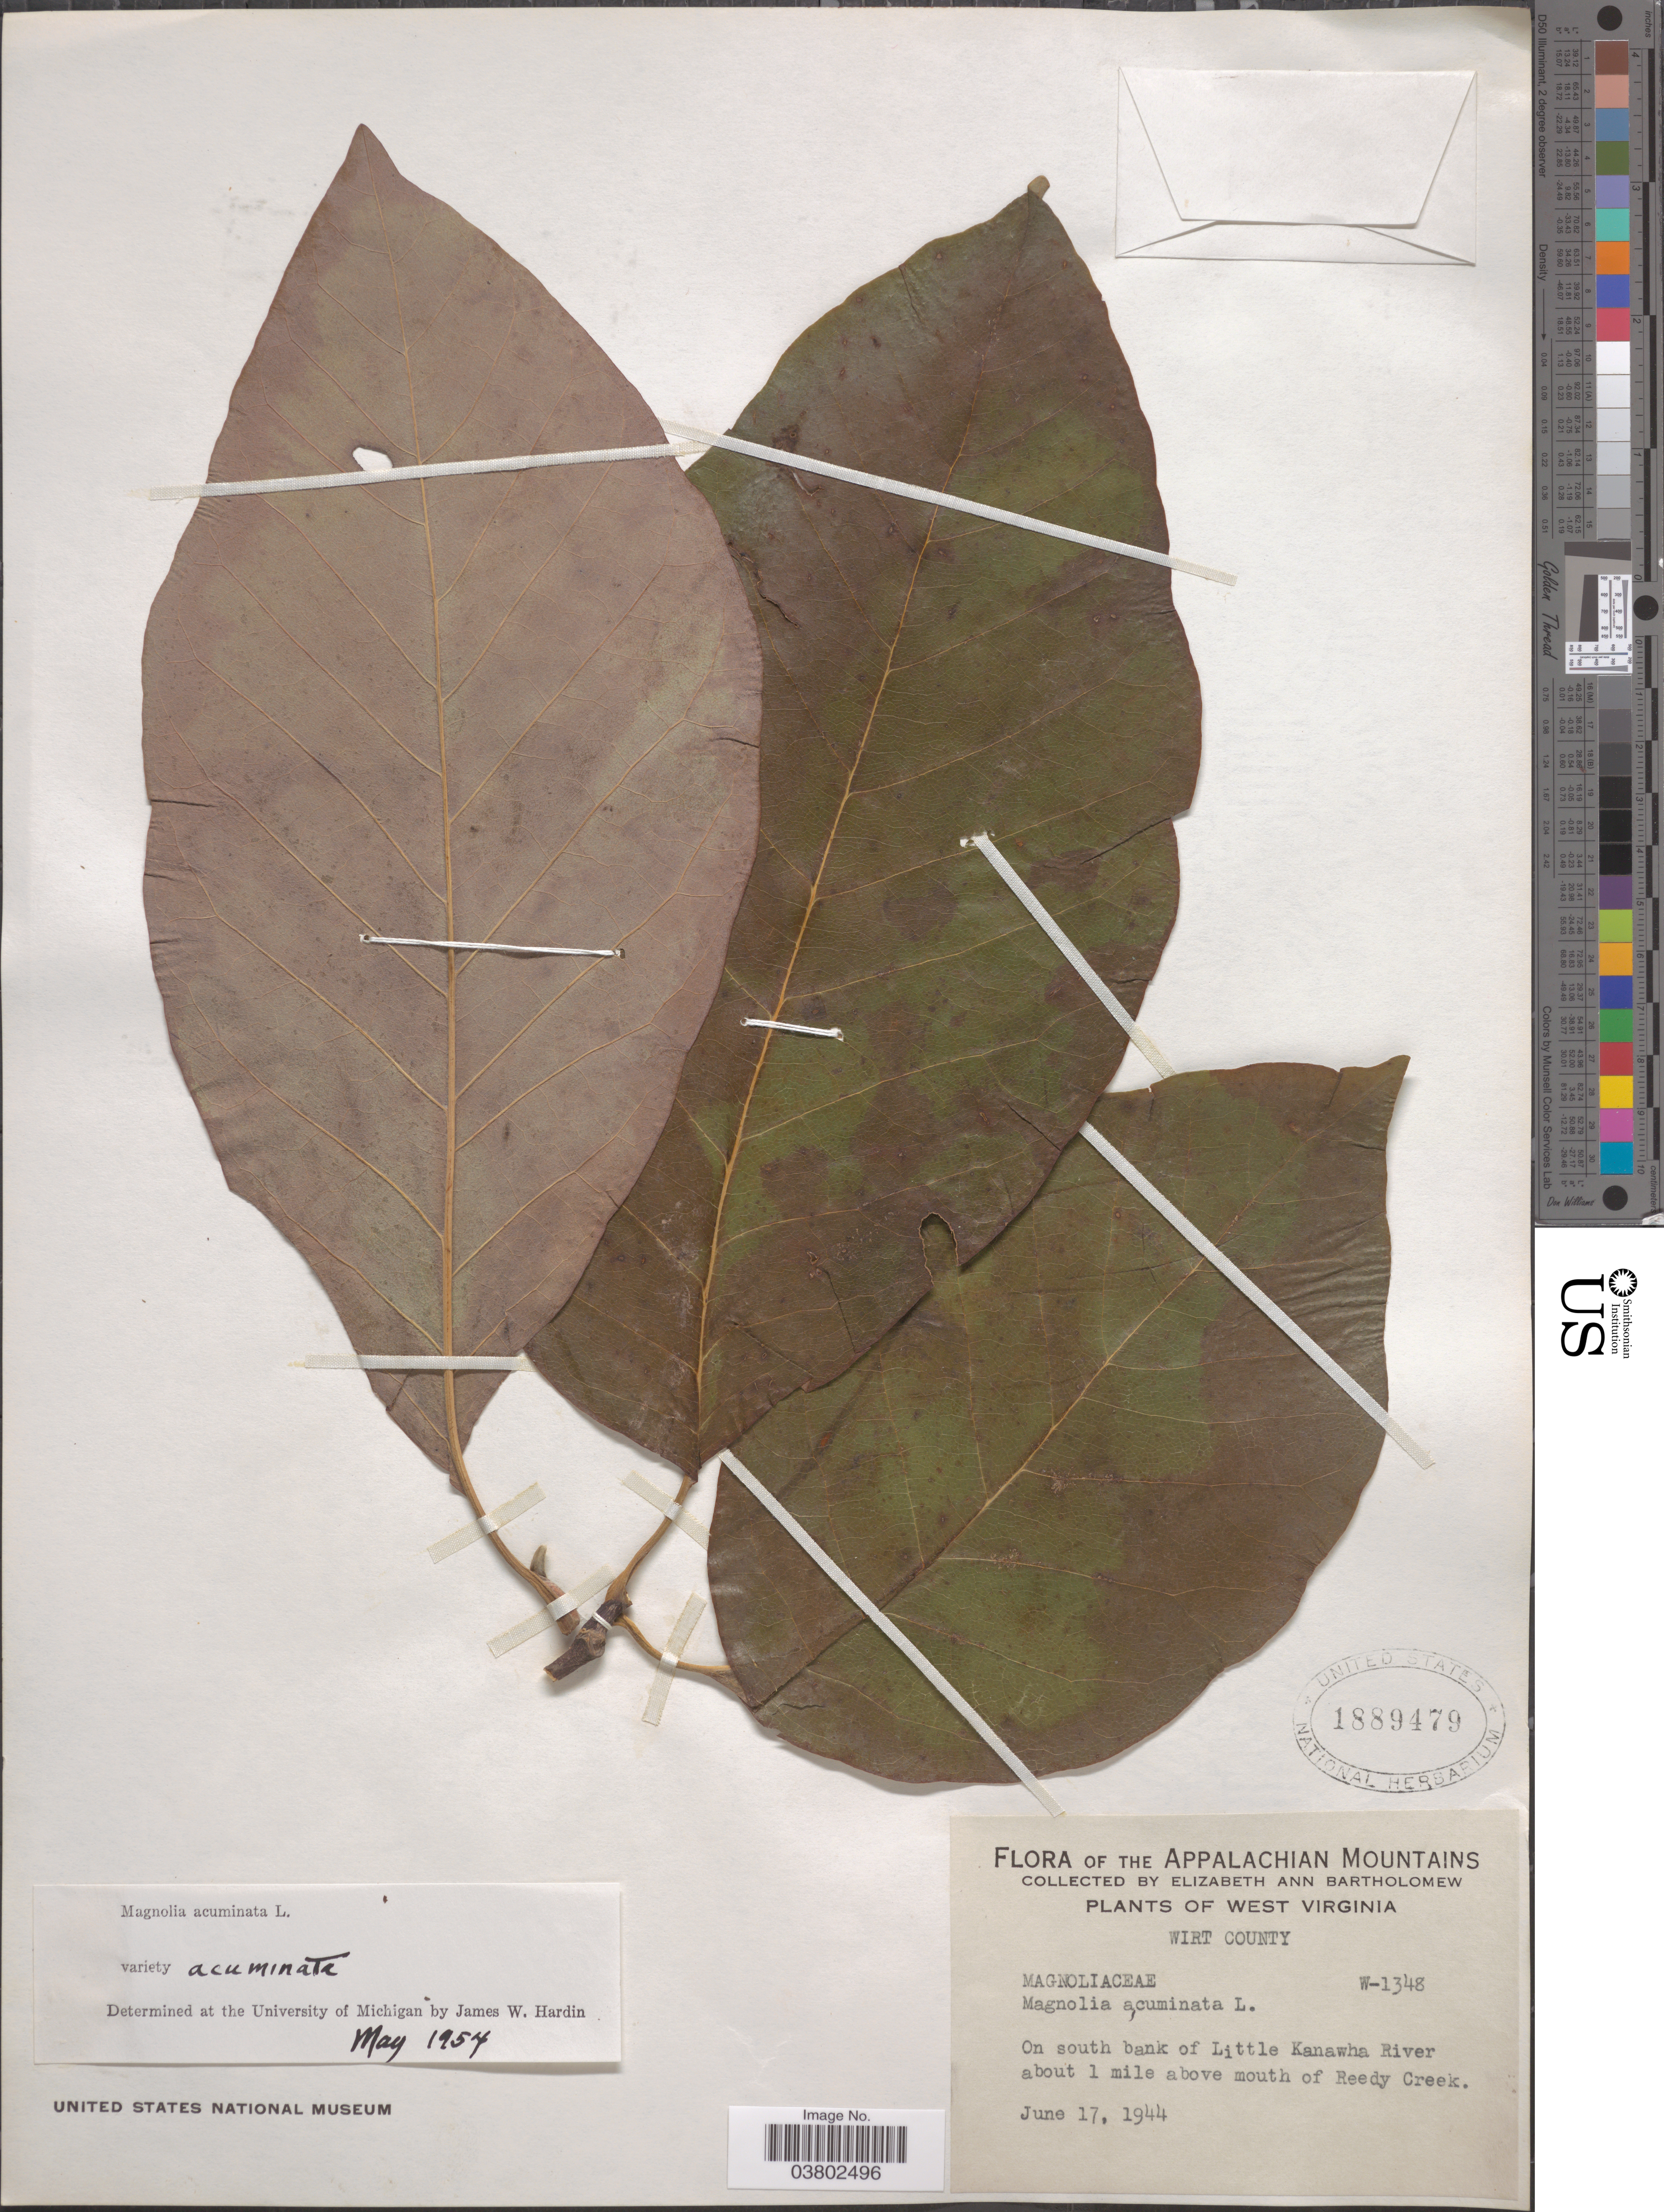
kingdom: Plantae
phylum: Tracheophyta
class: Magnoliopsida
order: Magnoliales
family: Magnoliaceae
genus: Magnolia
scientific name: Magnolia acuminata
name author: (L.) L.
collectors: E. Bartholomew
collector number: W-1348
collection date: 1944-06-17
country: United States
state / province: West Virginia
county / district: Wirt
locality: Appalachian Mountains. Wirt County. On south bank of Little Kanawha River, about 1 mile above mouth of Reedy Creek.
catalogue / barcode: US 1889479